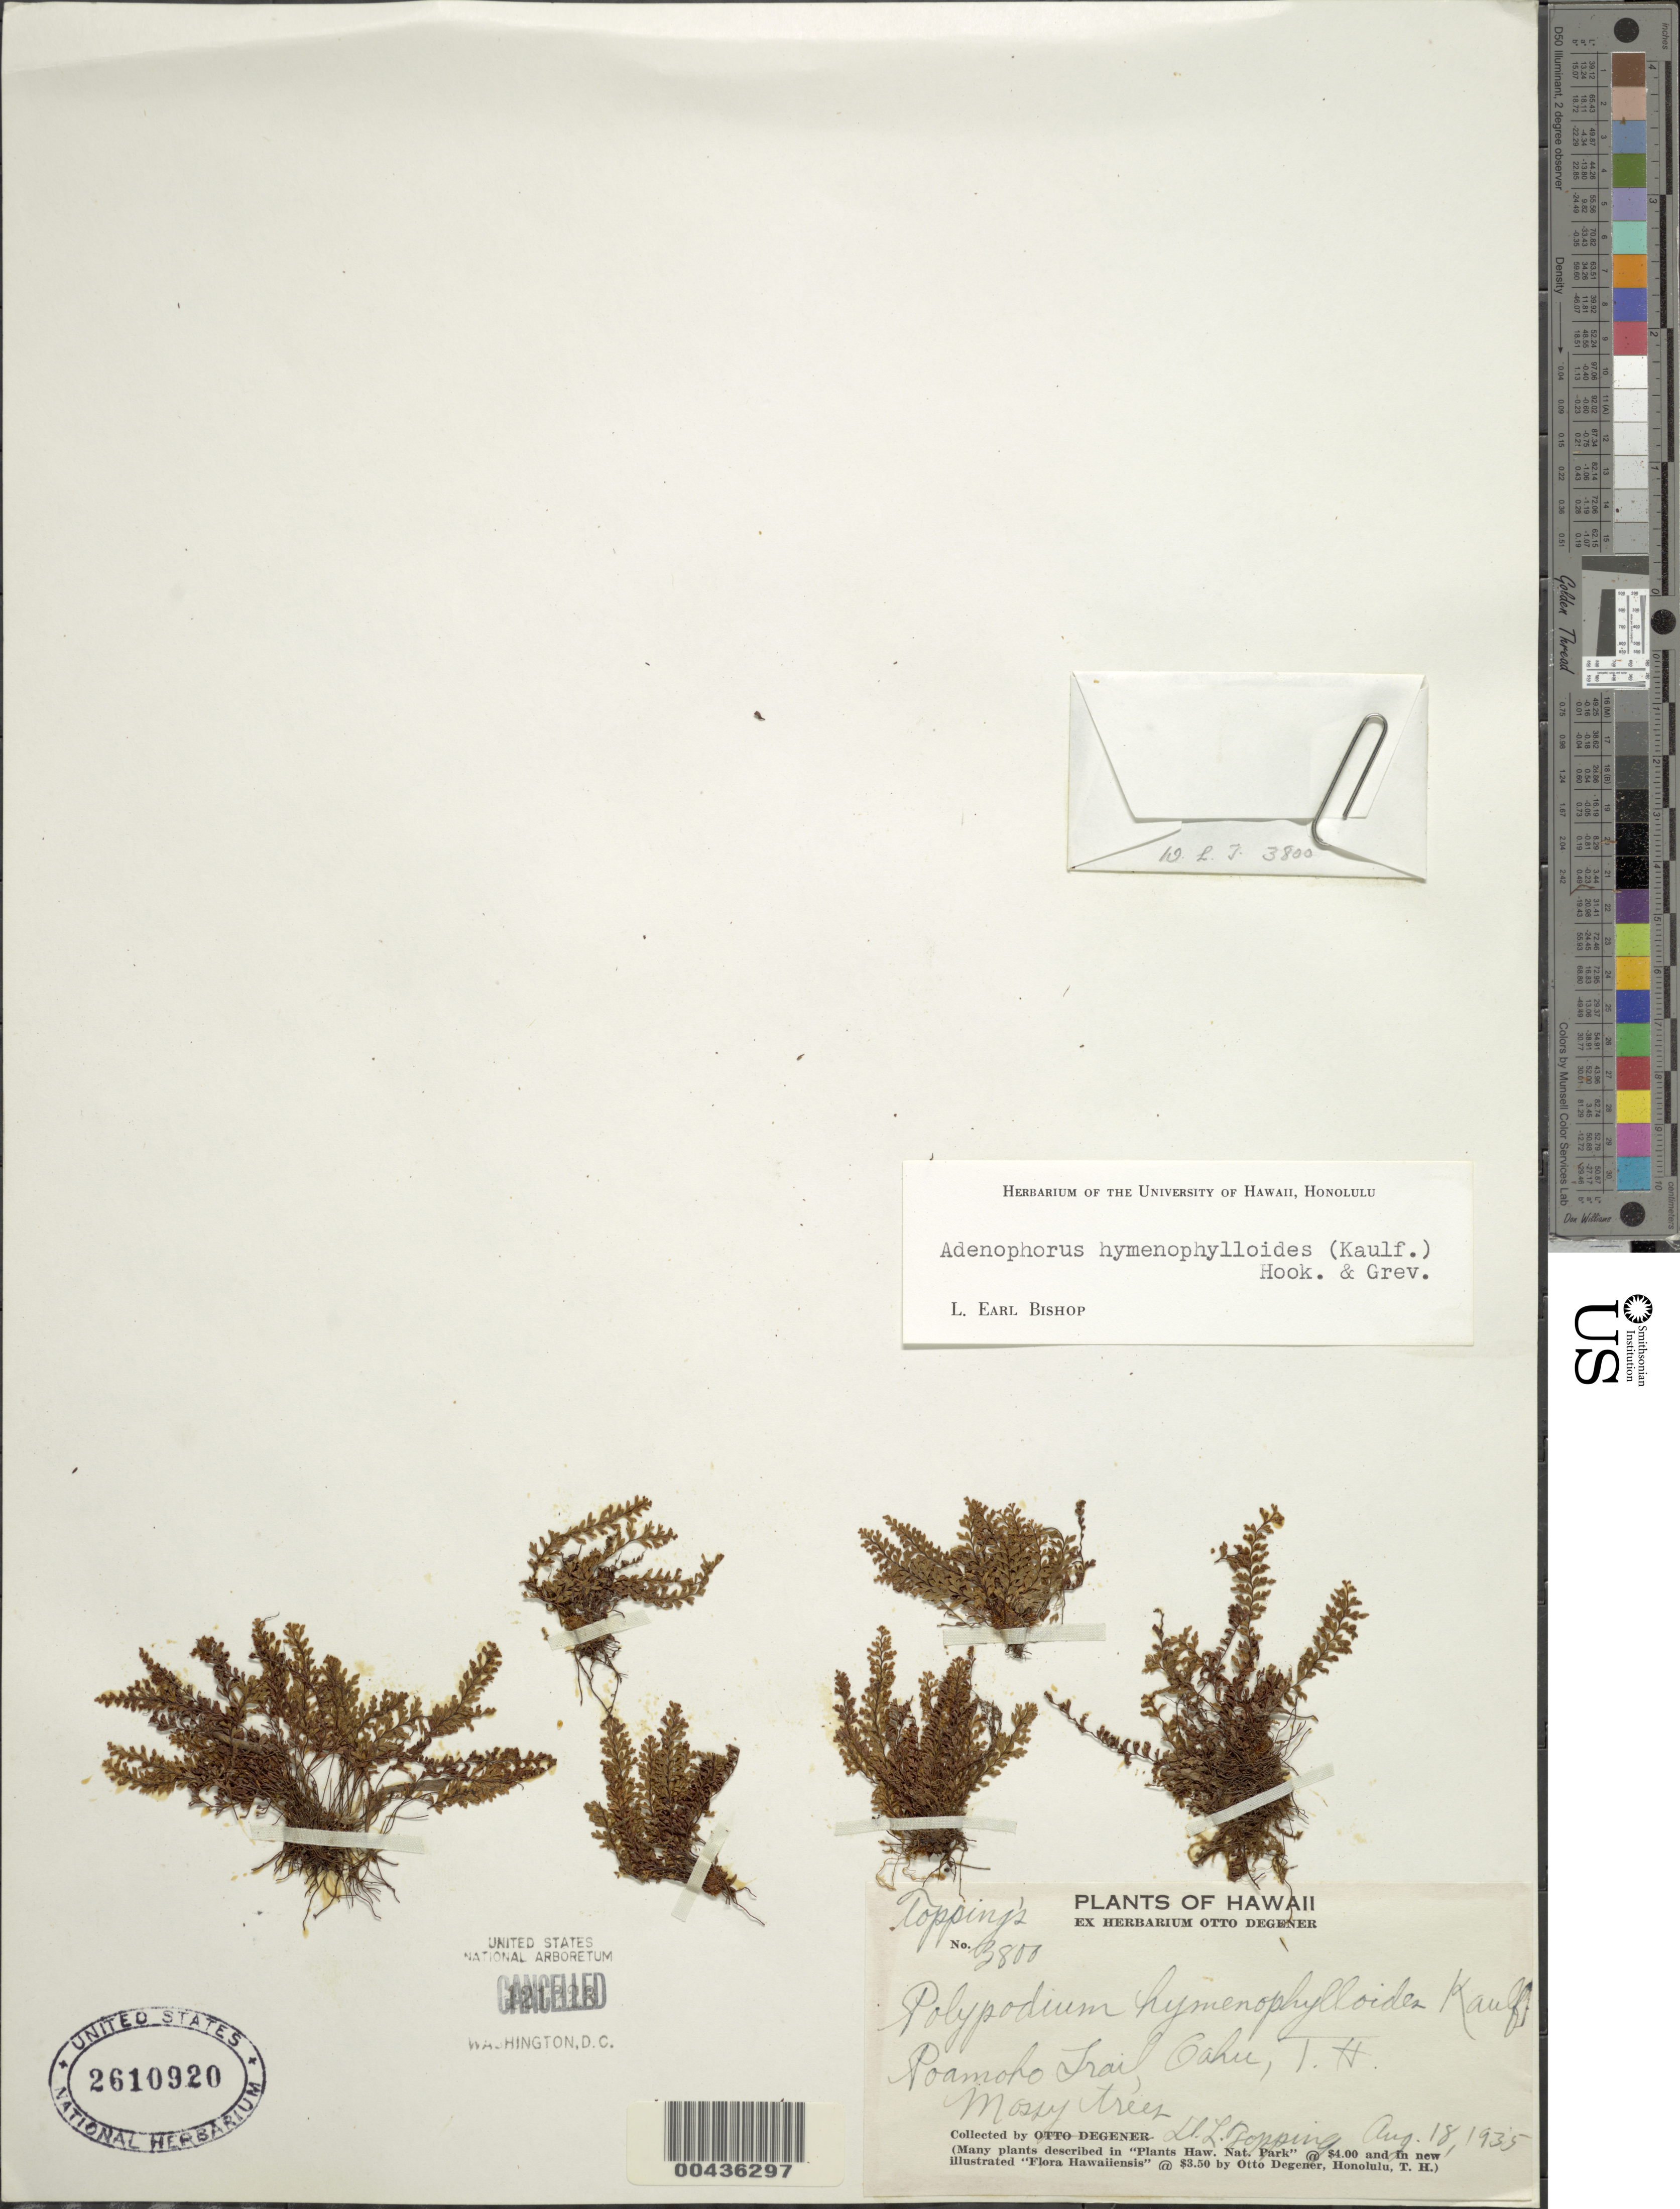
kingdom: Plantae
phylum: Tracheophyta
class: Polypodiopsida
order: Polypodiales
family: Polypodiaceae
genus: Adenophorus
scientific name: Adenophorus hymenophylloides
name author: (Kaulf.) Hook. & Grev.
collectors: D. L. Topping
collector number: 3800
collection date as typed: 18 Aug 1935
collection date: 1935-08-18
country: United States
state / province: Hawaii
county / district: Honolulu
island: Oahu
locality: Poamoho Trail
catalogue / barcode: US 2610920